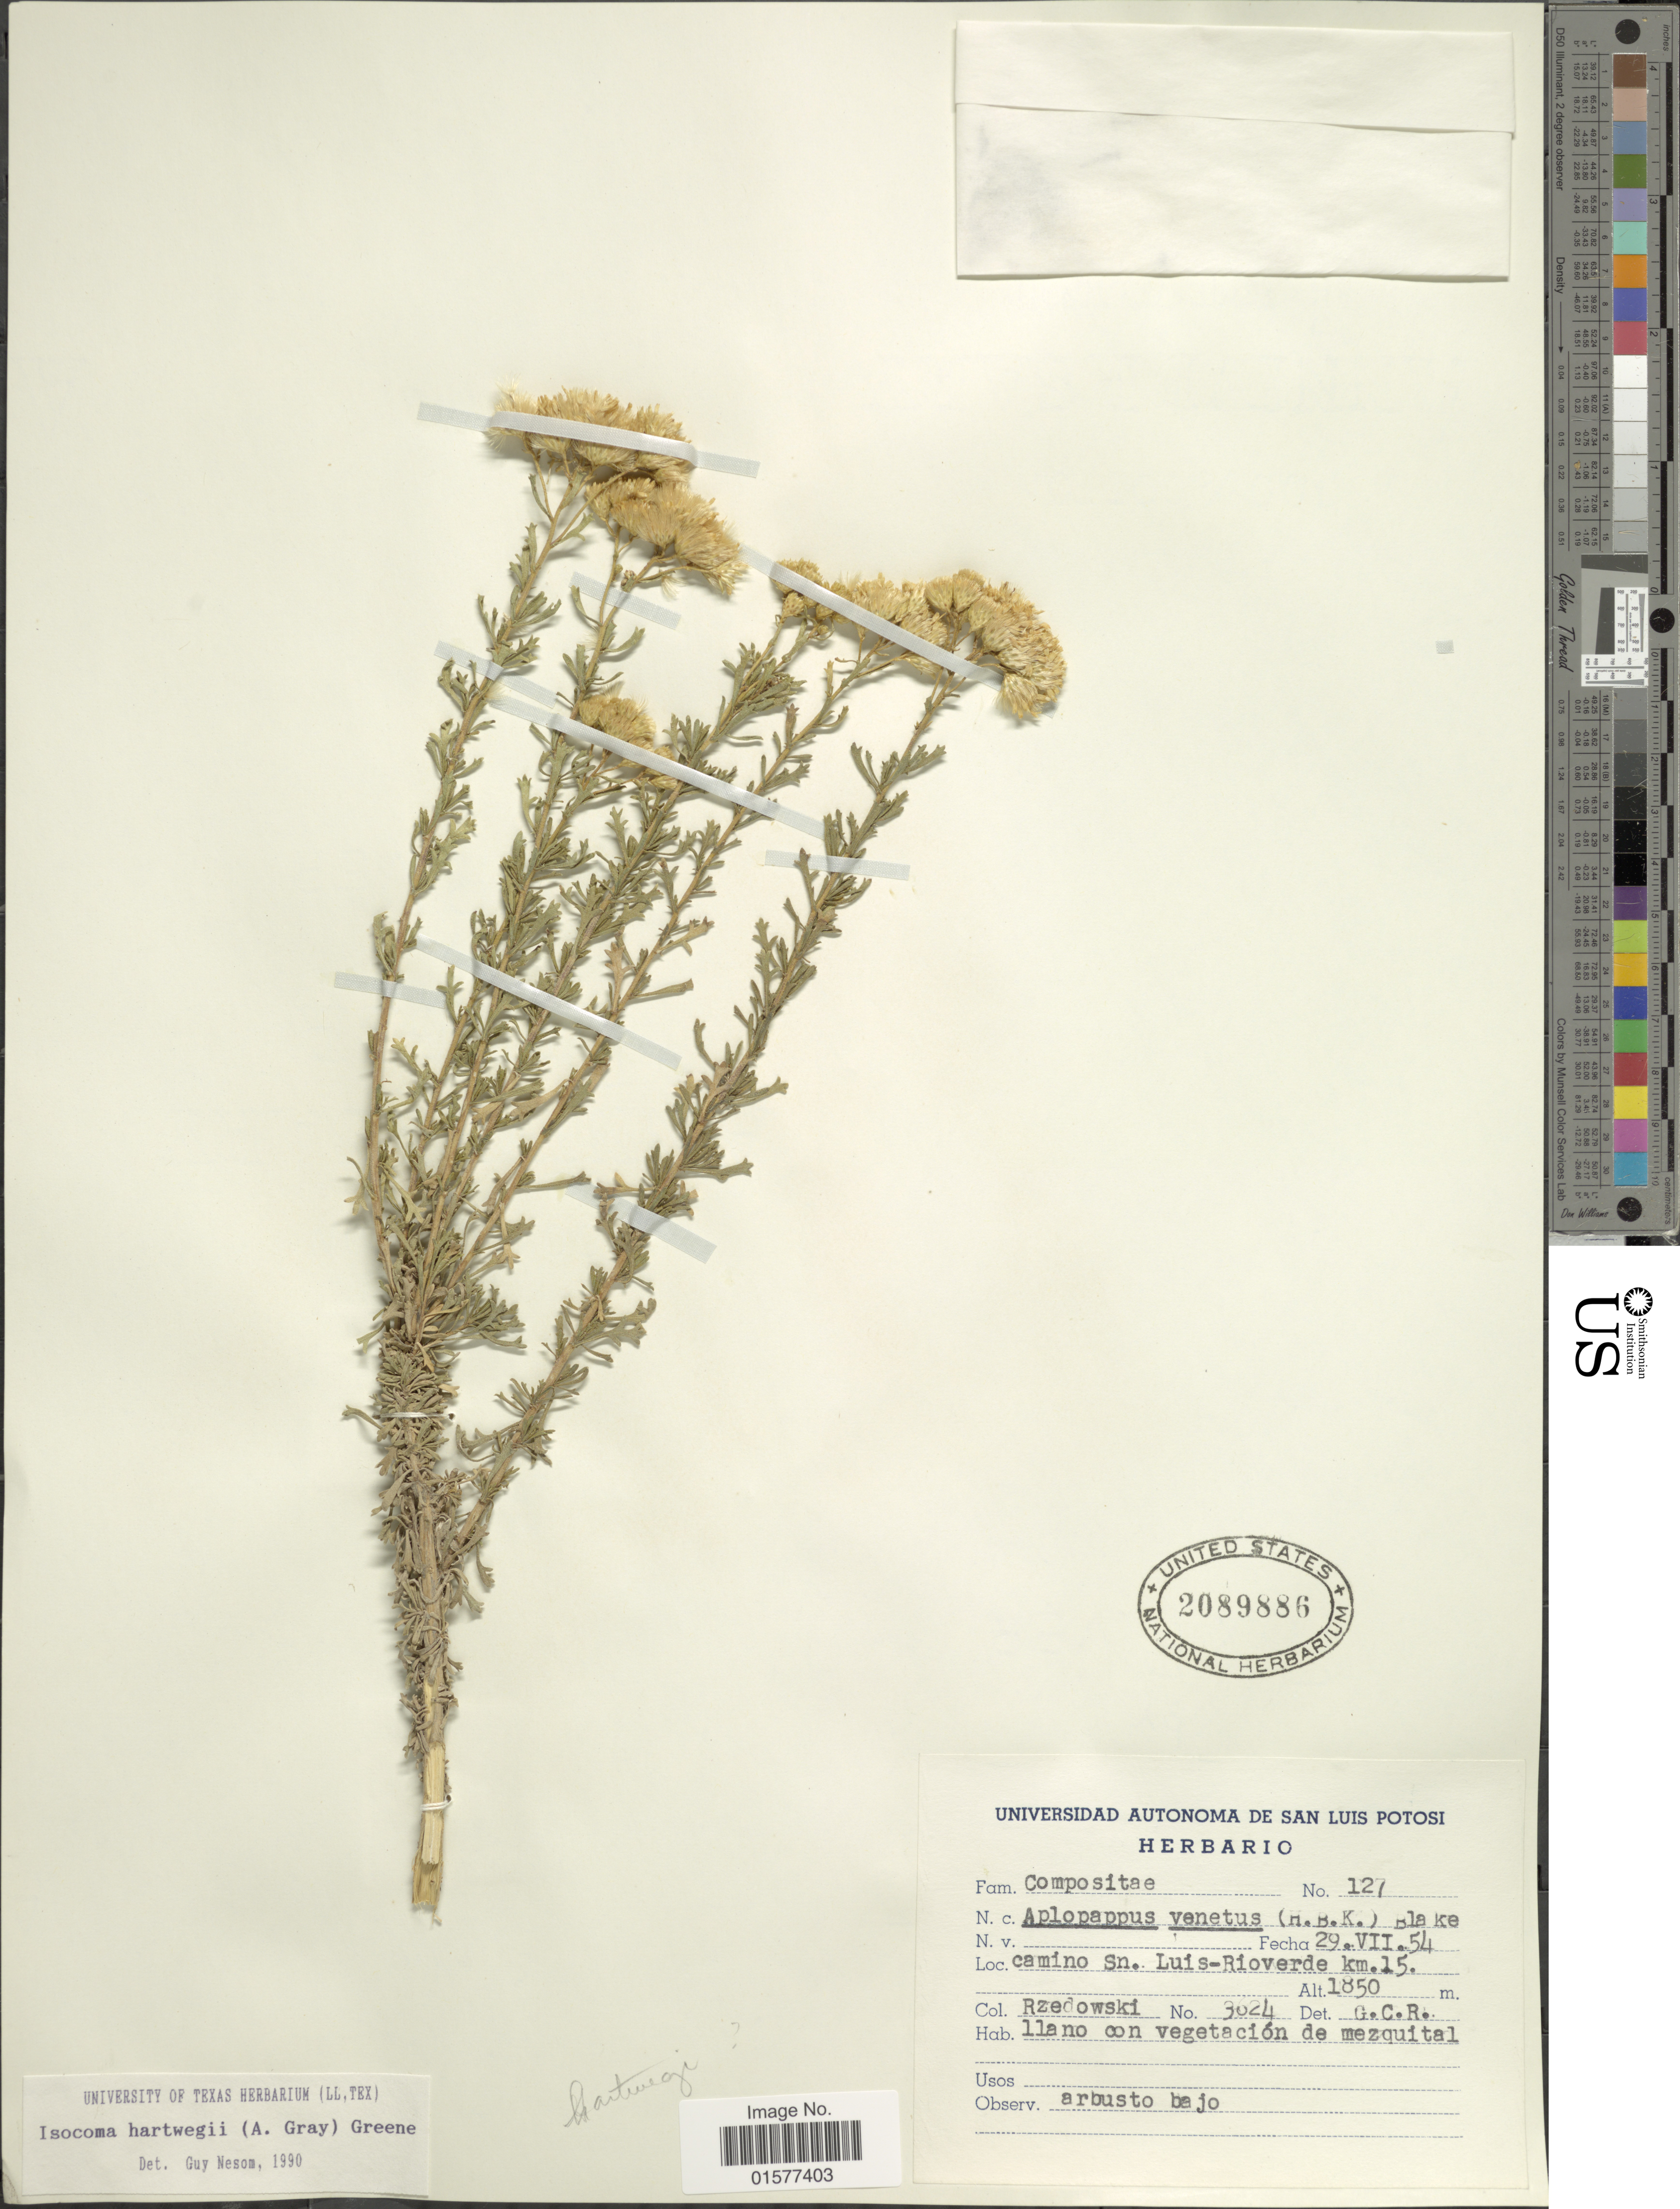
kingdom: Plantae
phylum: Tracheophyta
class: Magnoliopsida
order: Asterales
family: Asteraceae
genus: Isocoma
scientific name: Isocoma hartwegii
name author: (A. Gray) Greene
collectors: Rzedowski, --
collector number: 3624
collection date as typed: Transcribed d/m/y: 29/7/54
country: Mexico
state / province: San Luis Potosí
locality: Camino sn. Luis-Rioverde km. 15.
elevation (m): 1850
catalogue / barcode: US 2089886